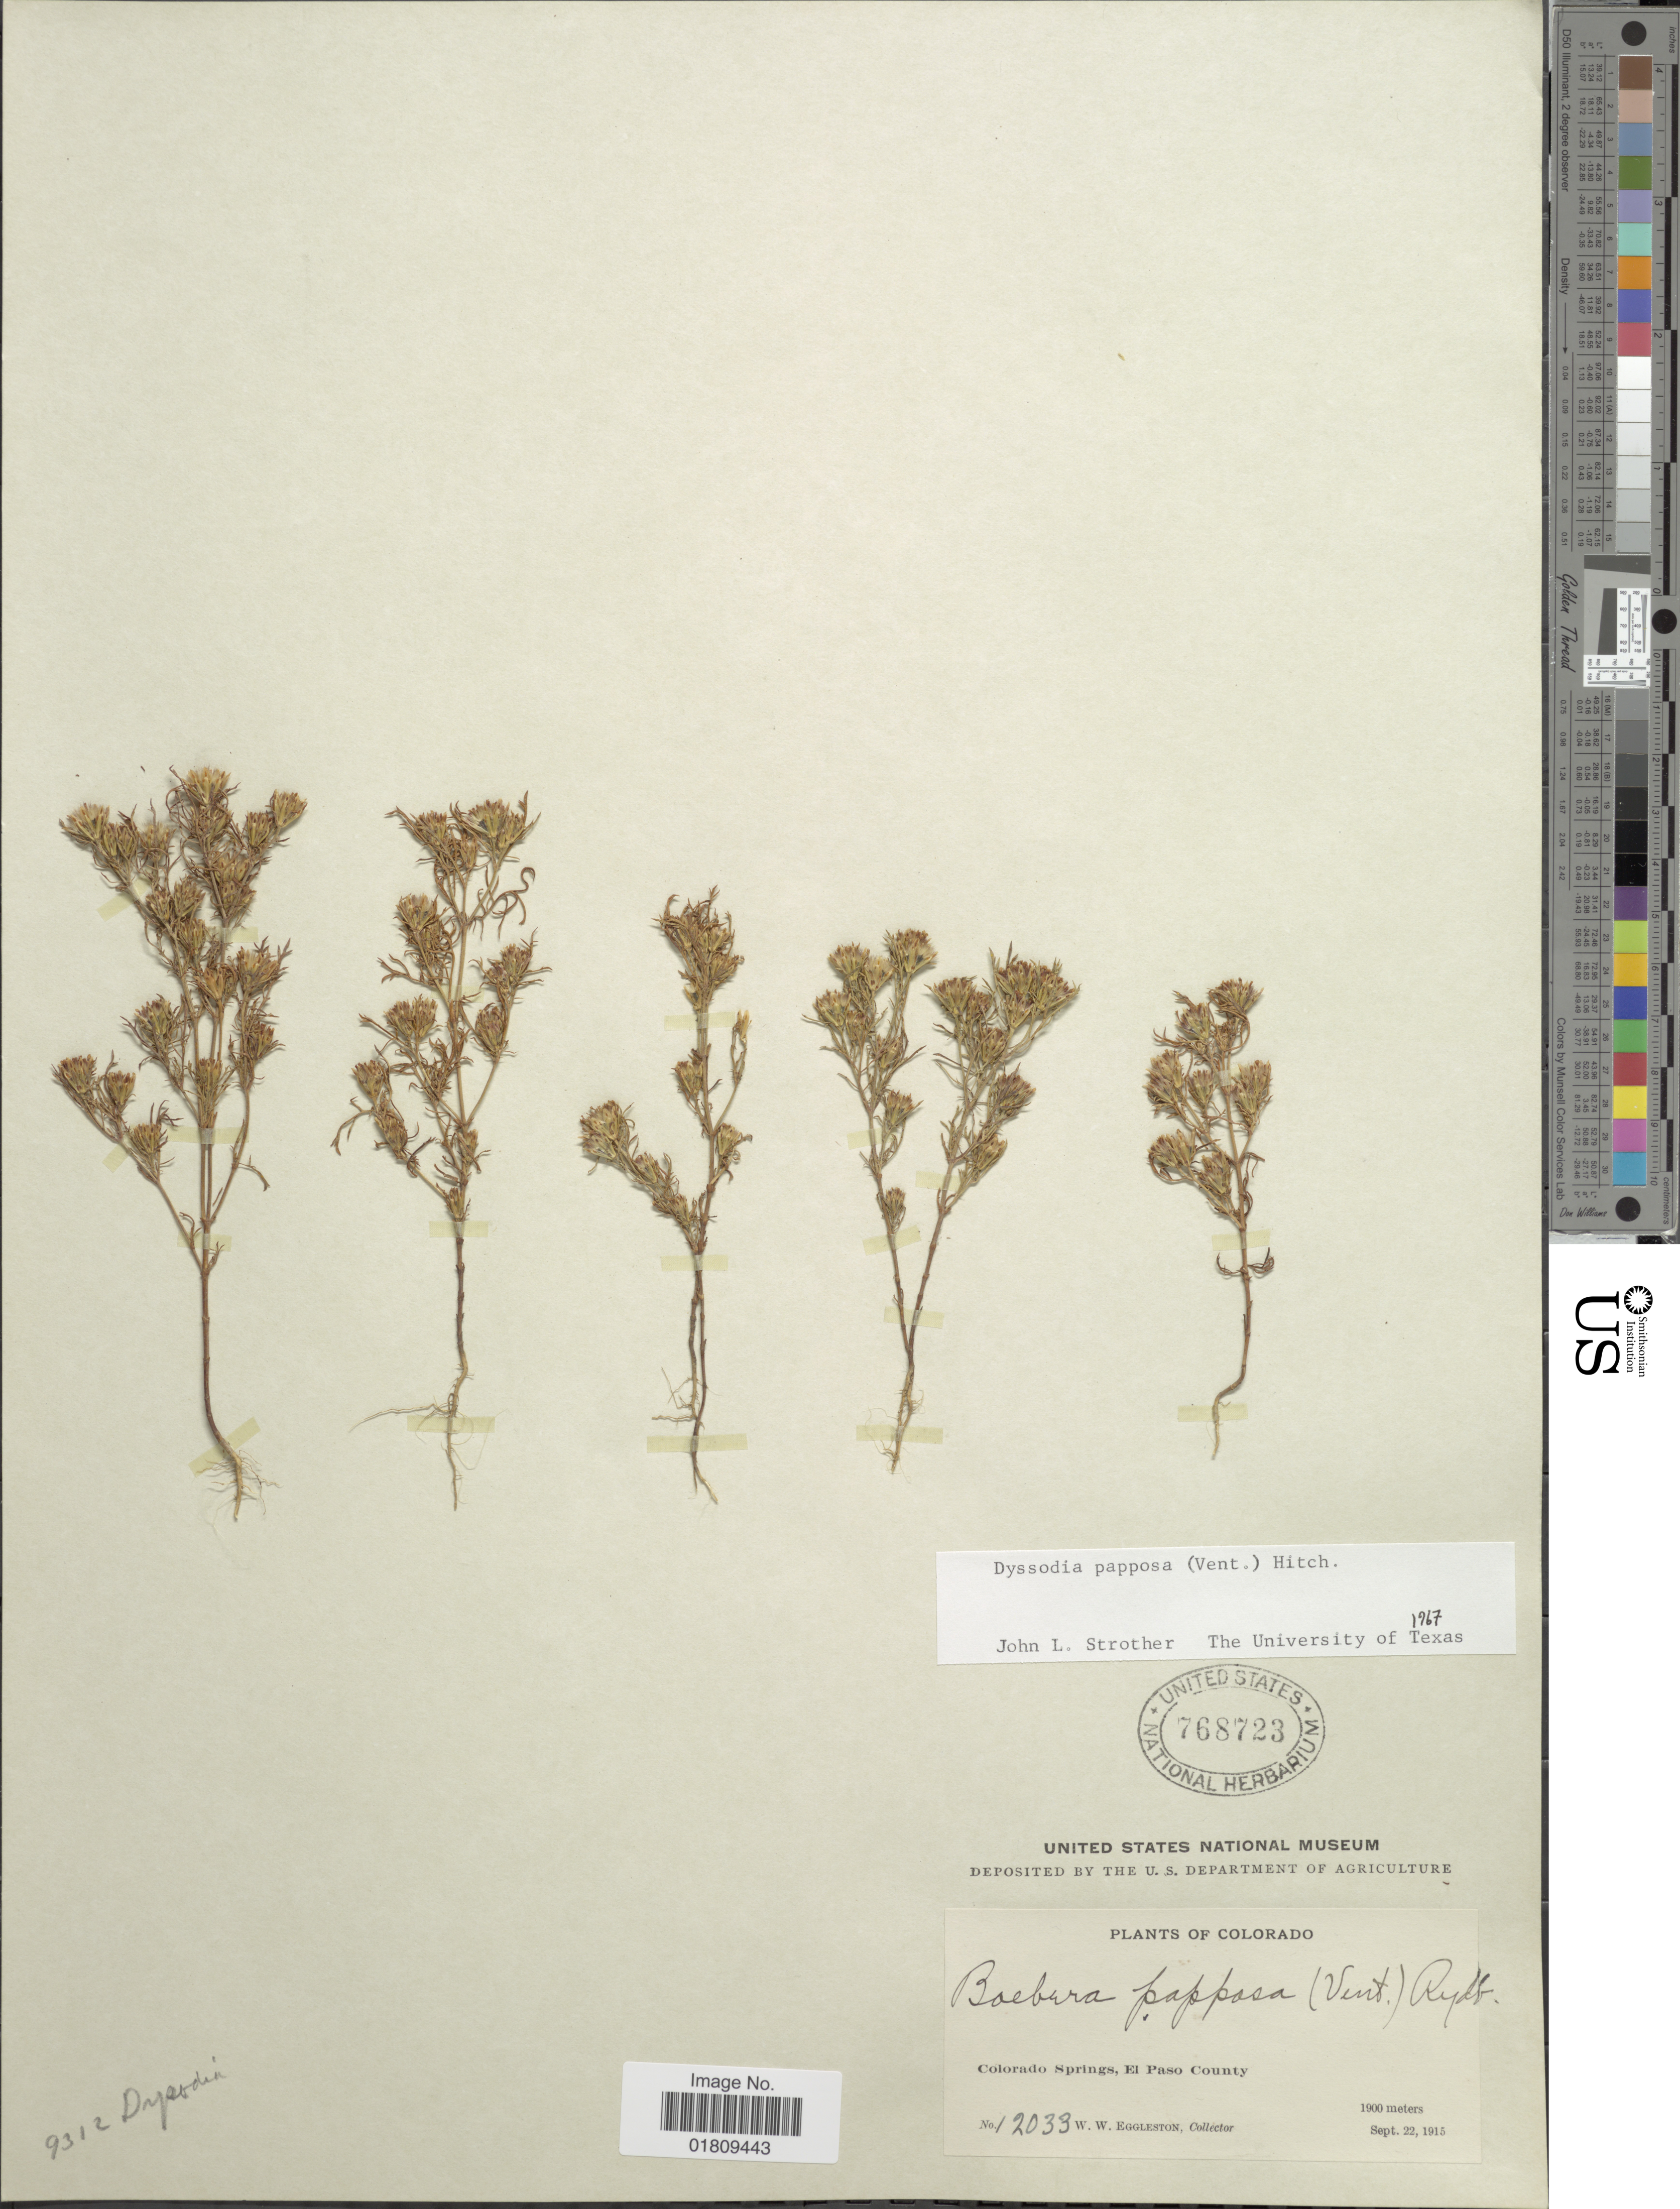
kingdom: Plantae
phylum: Tracheophyta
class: Magnoliopsida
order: Asterales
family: Asteraceae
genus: Dyssodia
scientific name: Dyssodia papposa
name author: (Vent.) Hitchc.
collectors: W. W. Eggleston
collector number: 12033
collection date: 1915-09-22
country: United States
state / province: Colorado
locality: Colorado Springs, El Paso County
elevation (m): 1900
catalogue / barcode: US 768723